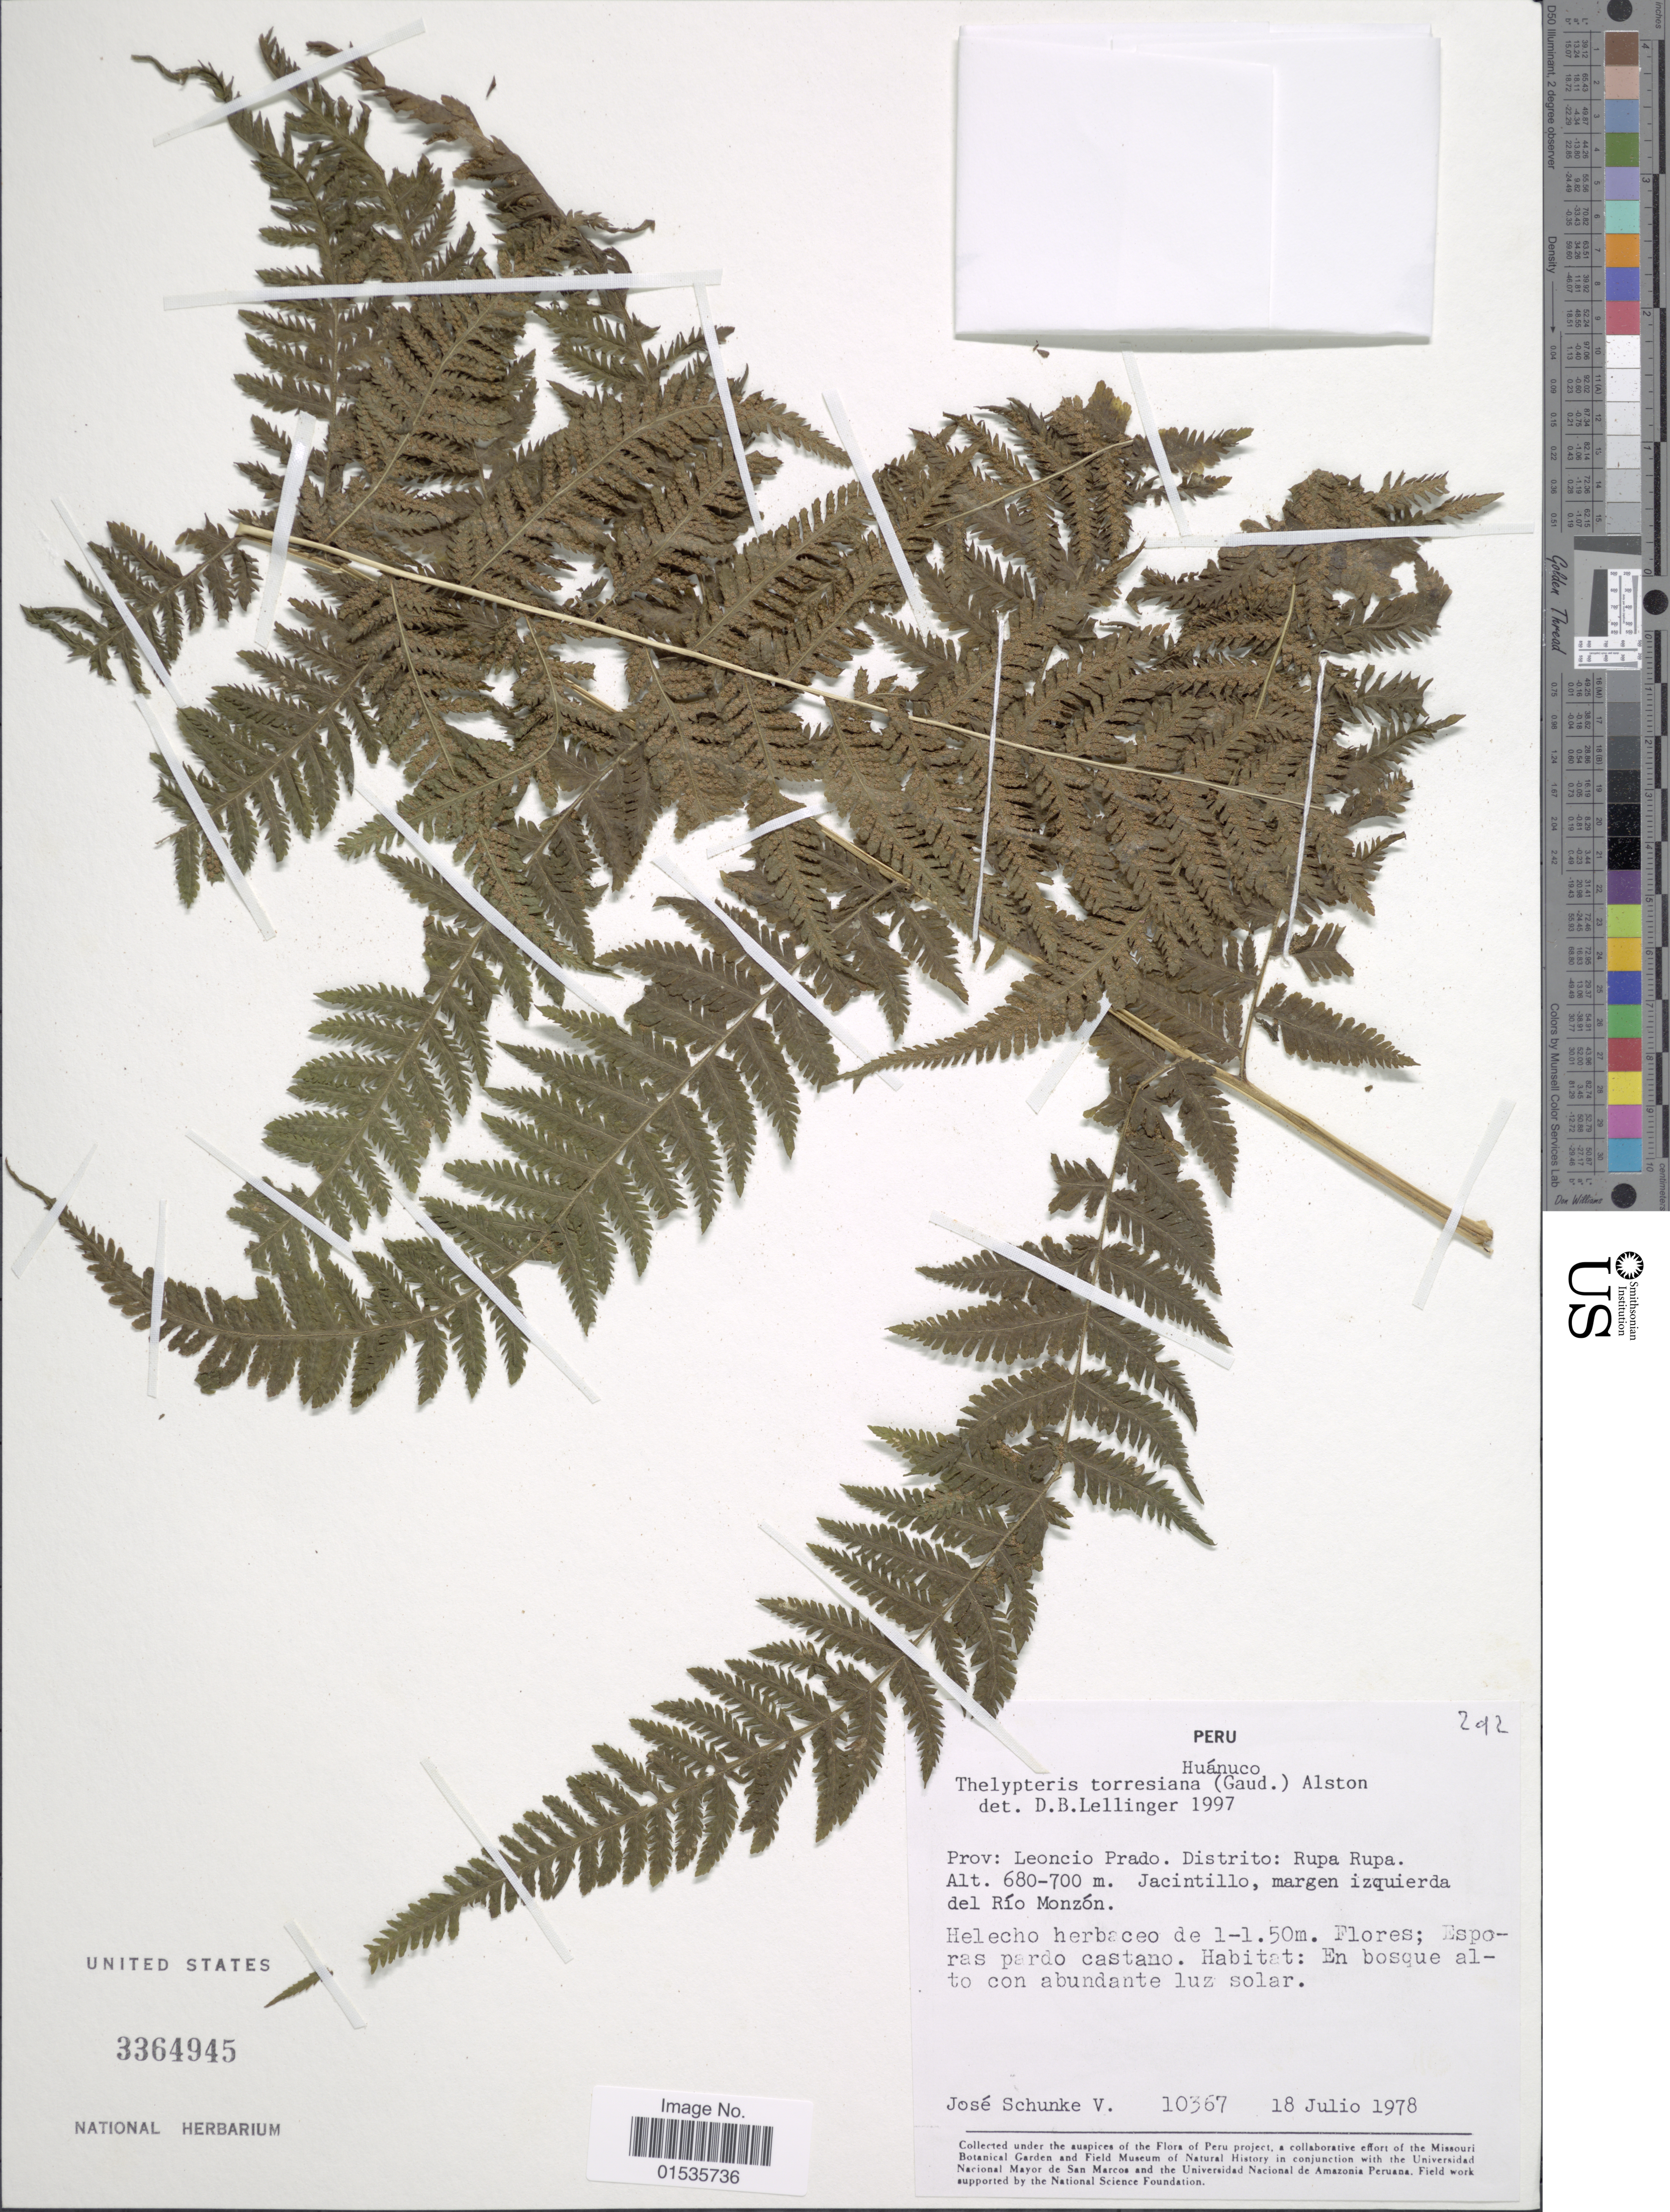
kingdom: Plantae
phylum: Tracheophyta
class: Polypodiopsida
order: Polypodiales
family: Thelypteridaceae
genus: Macrothelypteris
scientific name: Macrothelypteris torresiana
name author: (Gaudich.) Ching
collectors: J. Schunke Vigo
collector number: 10367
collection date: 1978-07-18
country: Peru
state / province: Huánuco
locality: Peru, Huanuco. Prov. Leoncio Prado. Distrito: Rupa Rupa. Jacintillo, margen izquerda del Rio Monzon.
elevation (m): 680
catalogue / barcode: US 3364945